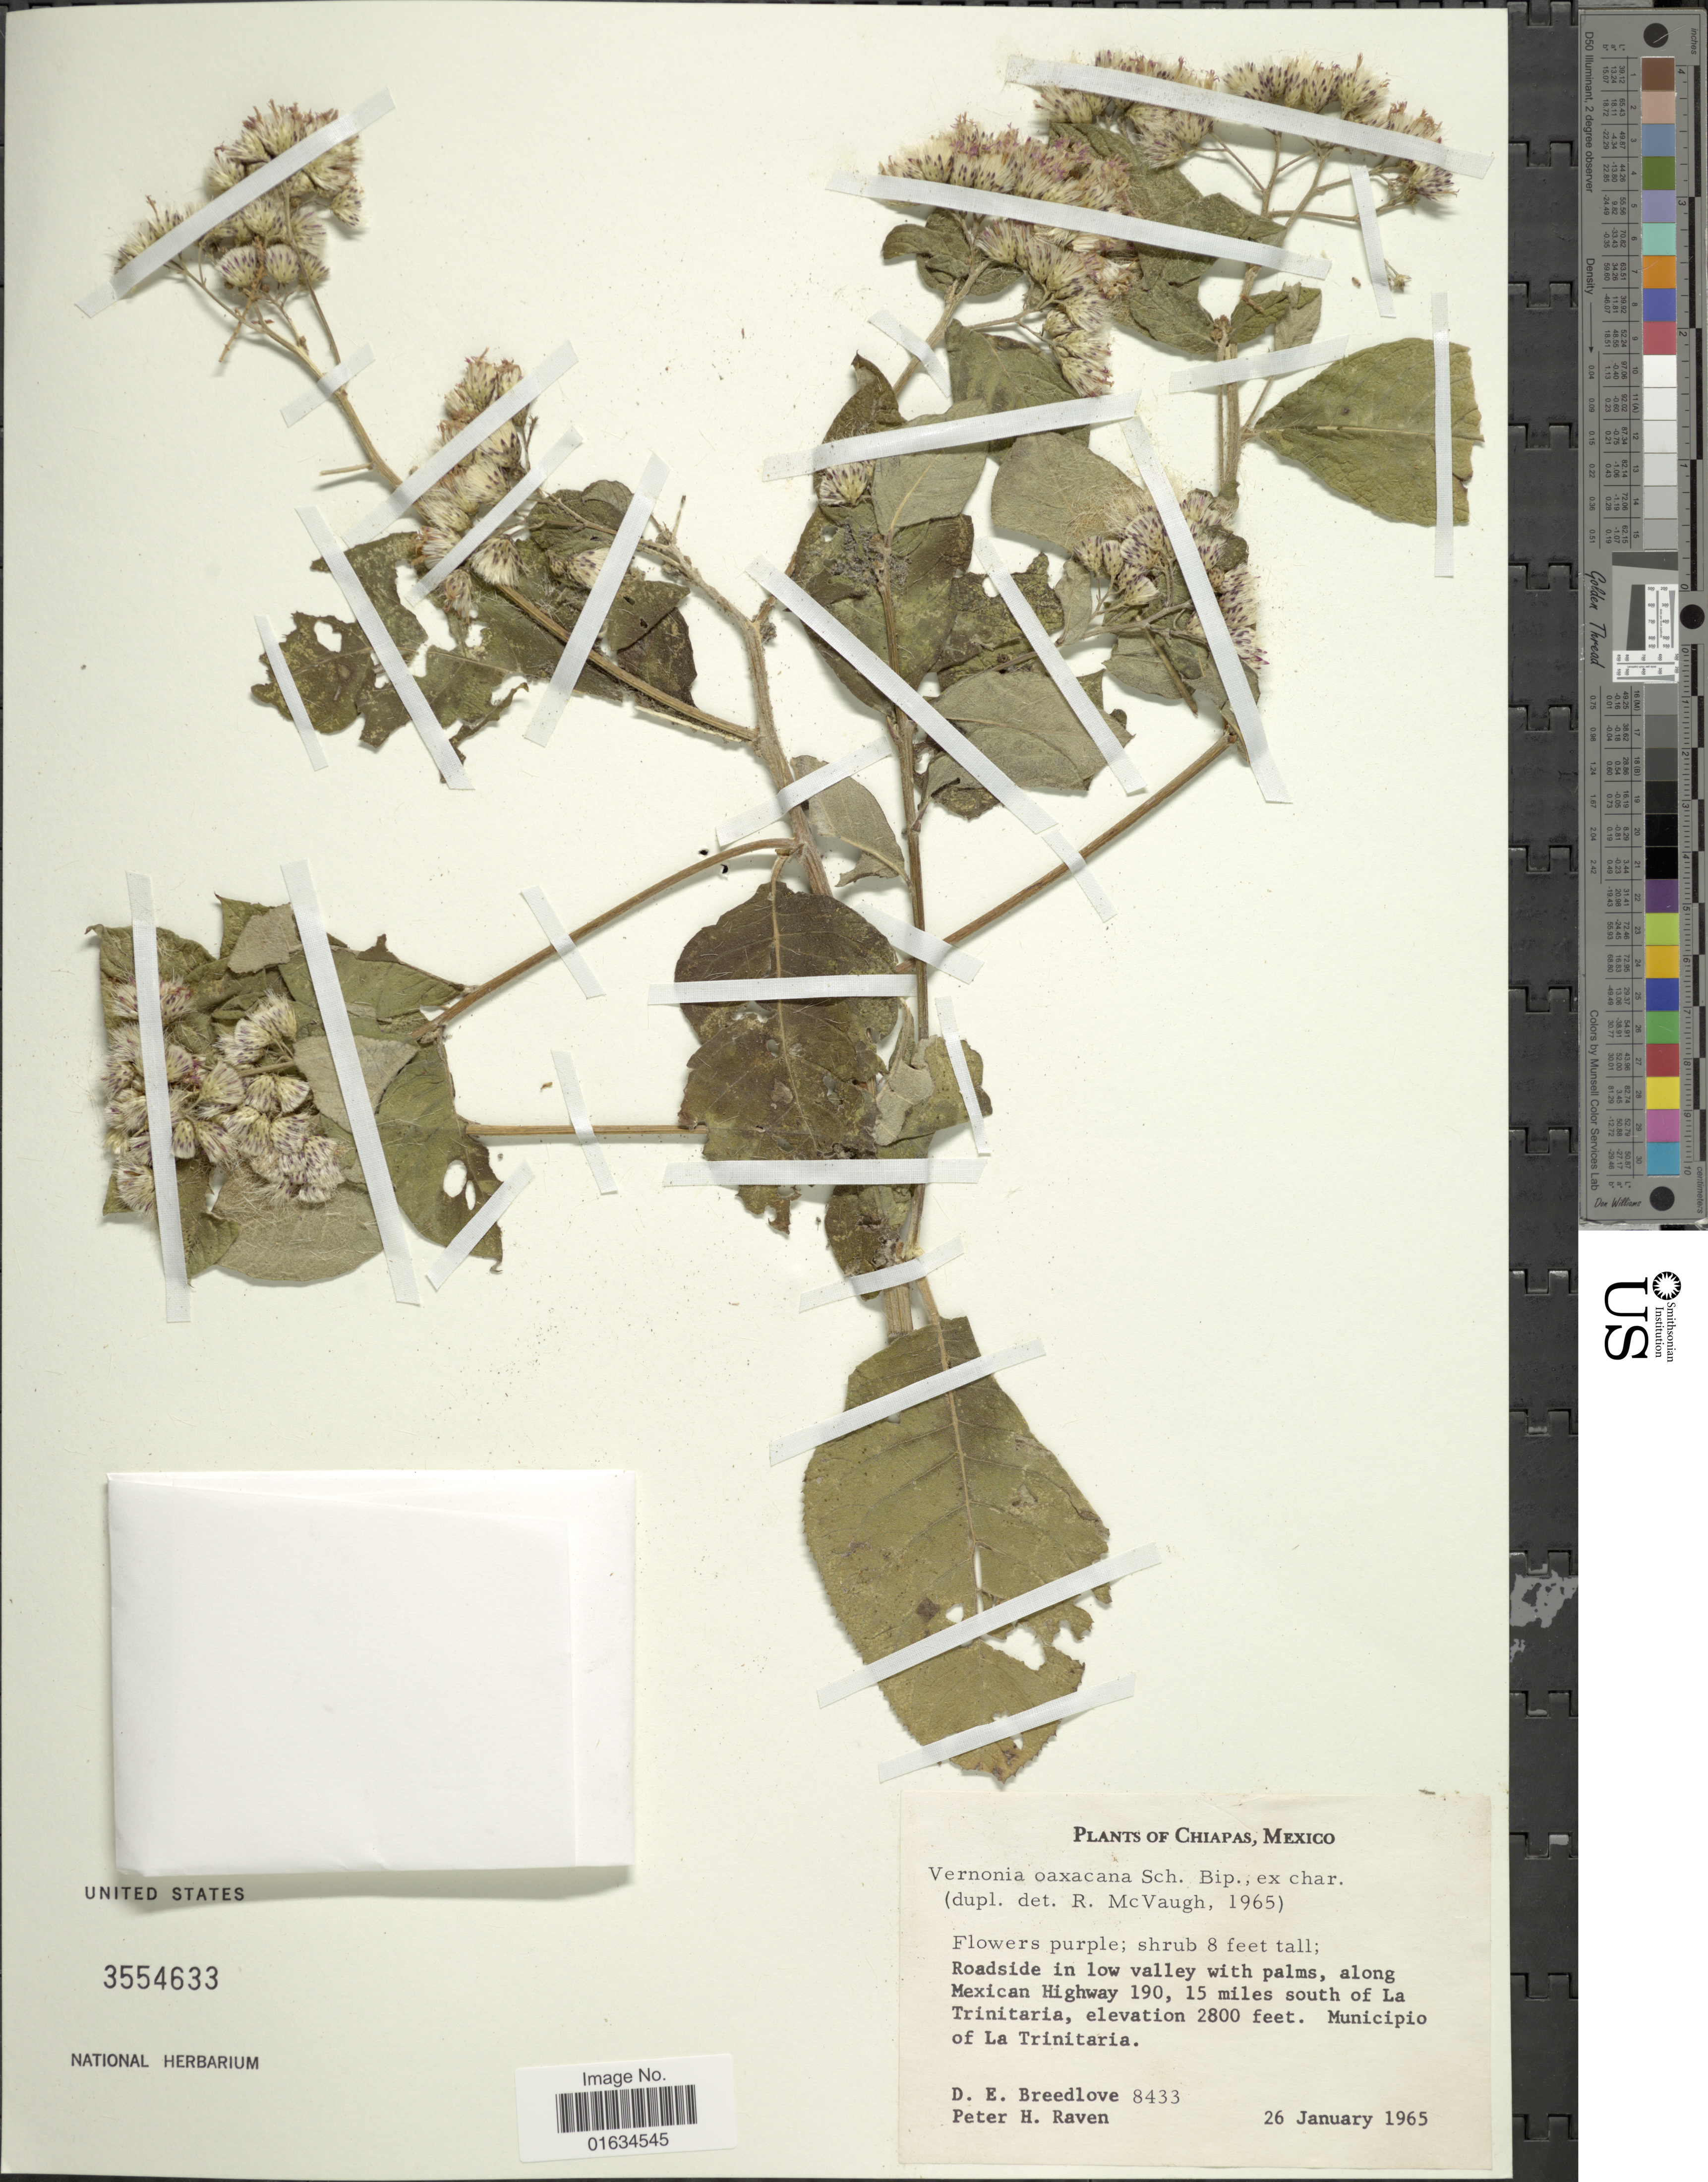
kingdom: Plantae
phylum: Tracheophyta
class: Magnoliopsida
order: Asterales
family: Asteraceae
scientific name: Vickianthus oaxacanus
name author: (Sch. Bip. ex Klatt) H. Rob.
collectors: D. E. Breedlove & P. Raven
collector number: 8433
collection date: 1965-01-26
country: Mexico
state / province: Chiapas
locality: Roadside in low vallety with palms, along Mexican Highway 190, 15 miles south of La Trinitaria, Municipio of La Trinitaria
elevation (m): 853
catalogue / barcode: US 3554633